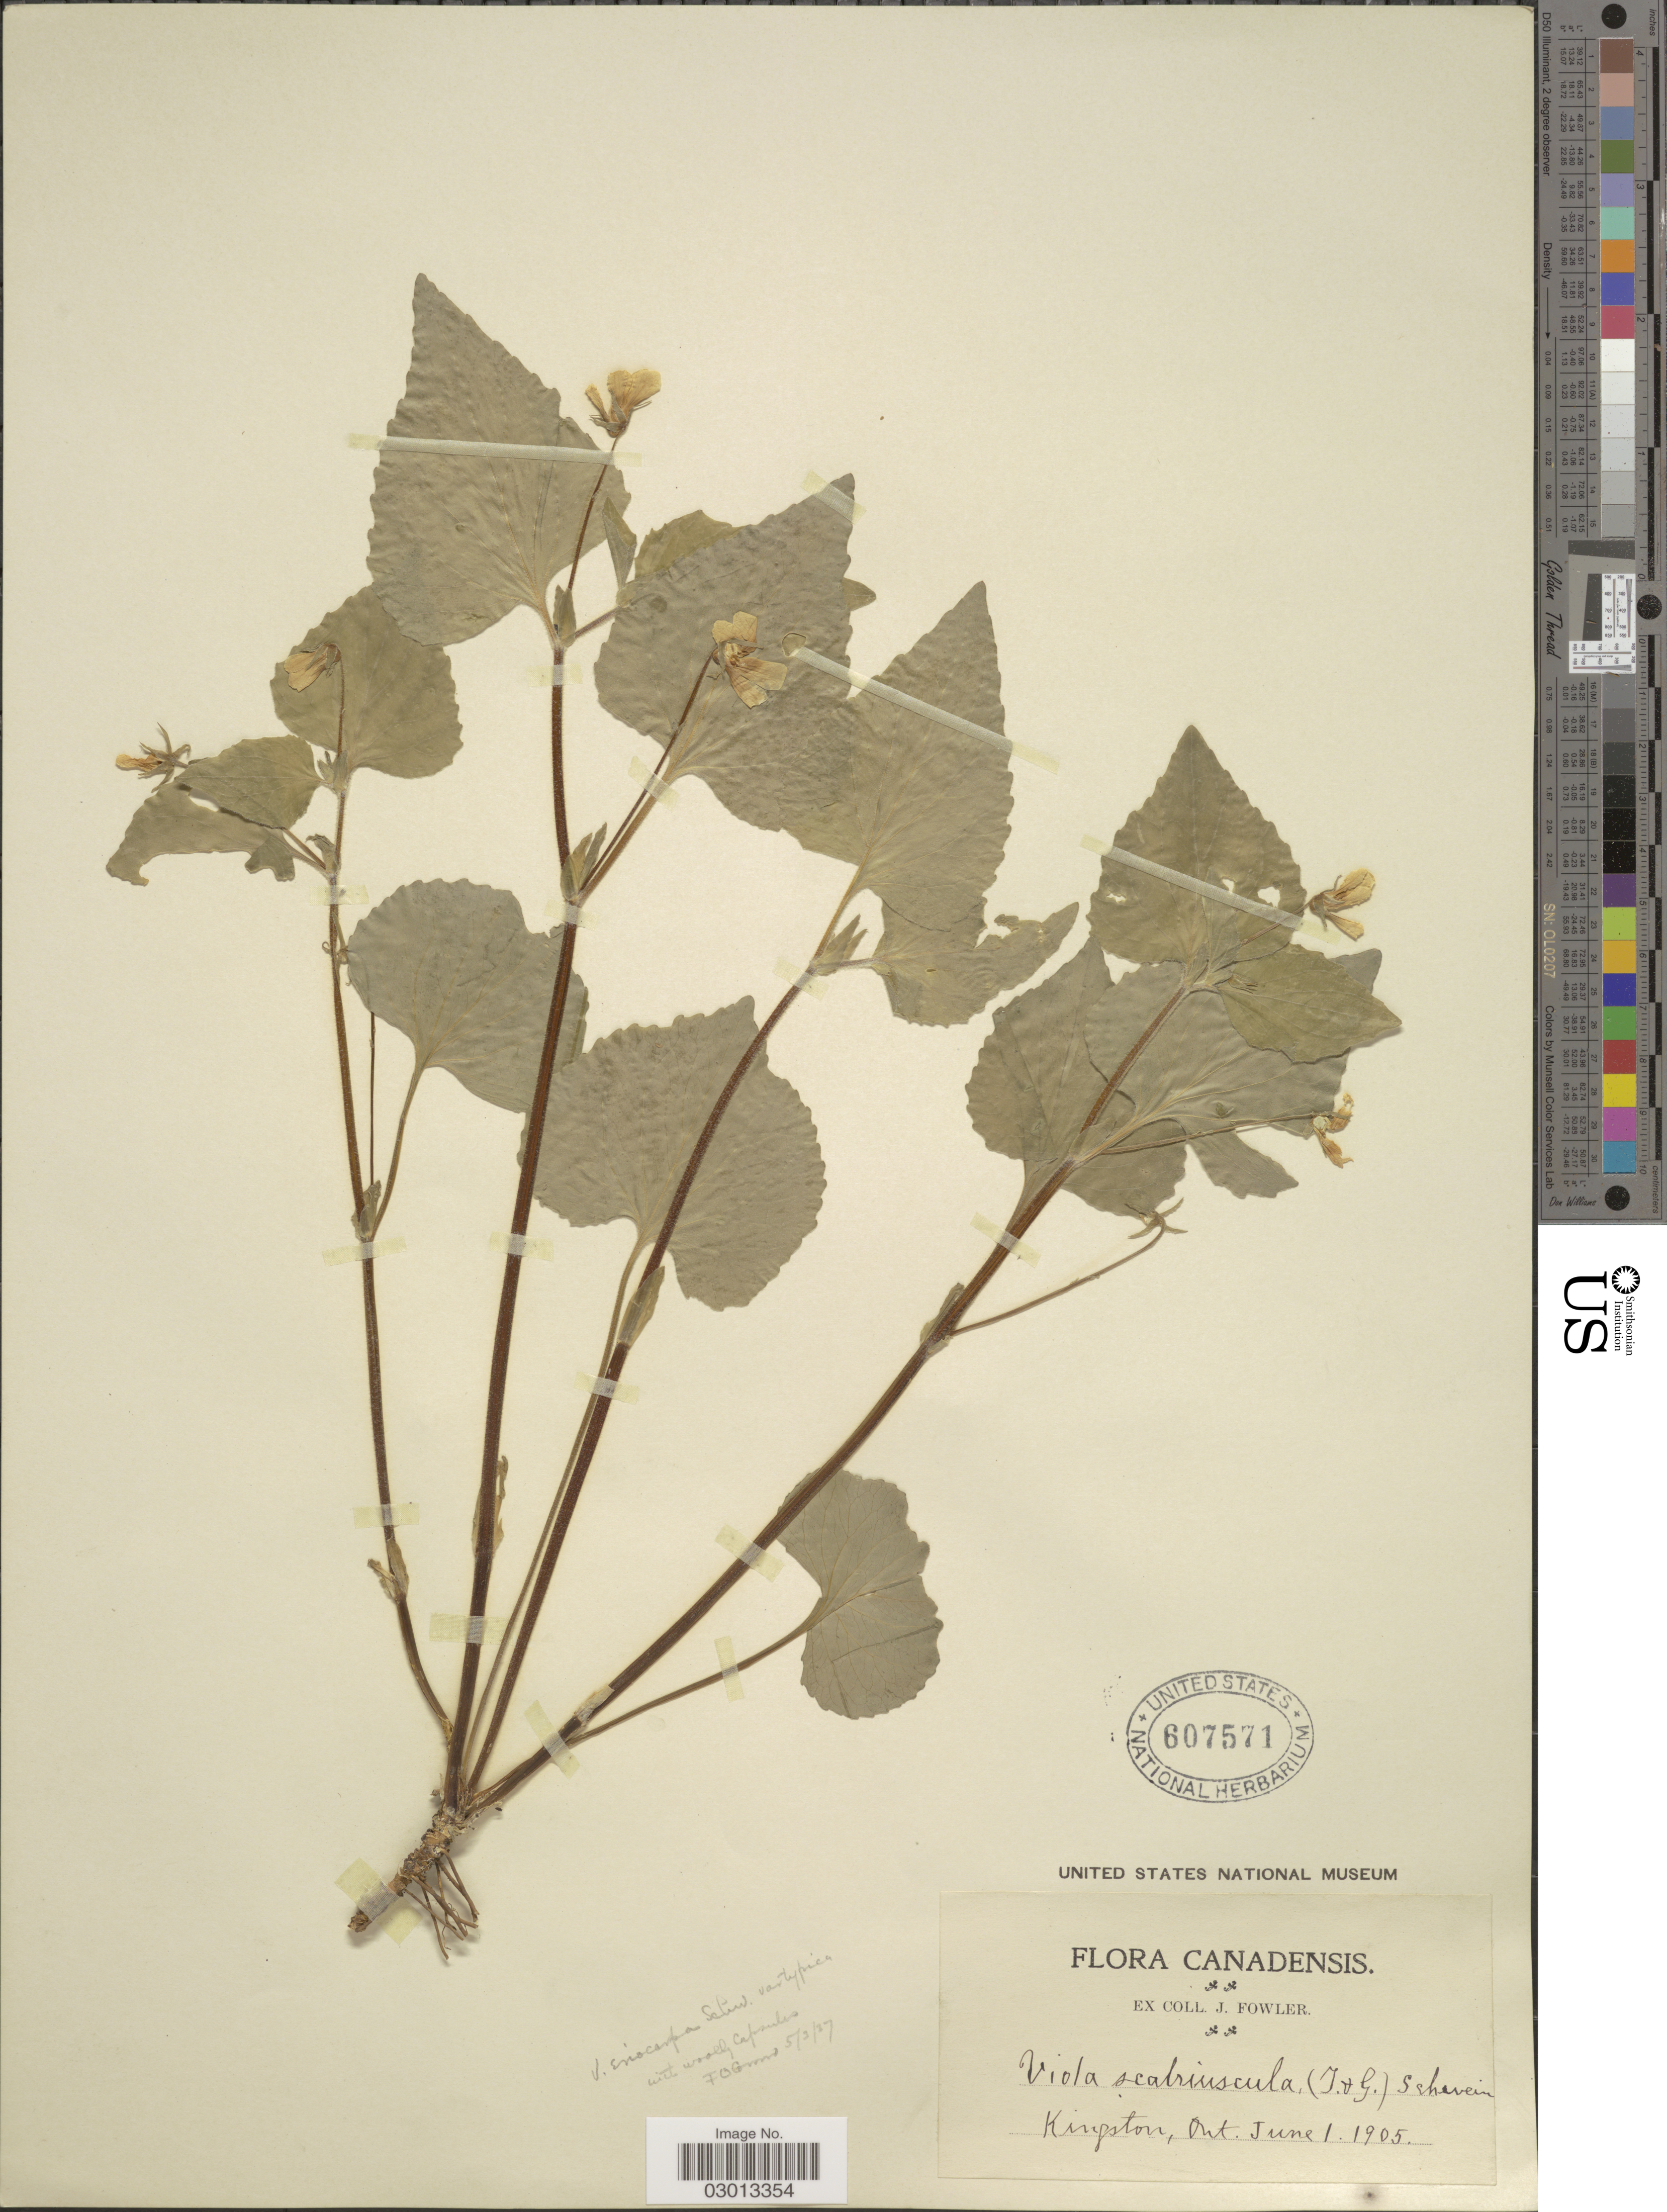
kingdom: Plantae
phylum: Tracheophyta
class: Magnoliopsida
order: Malpighiales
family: Violaceae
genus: Viola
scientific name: Viola pensylvanica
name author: Michx.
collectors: J. Fowler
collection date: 1905-06-01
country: Canada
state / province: Ontario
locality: Kingston.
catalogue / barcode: US 607571